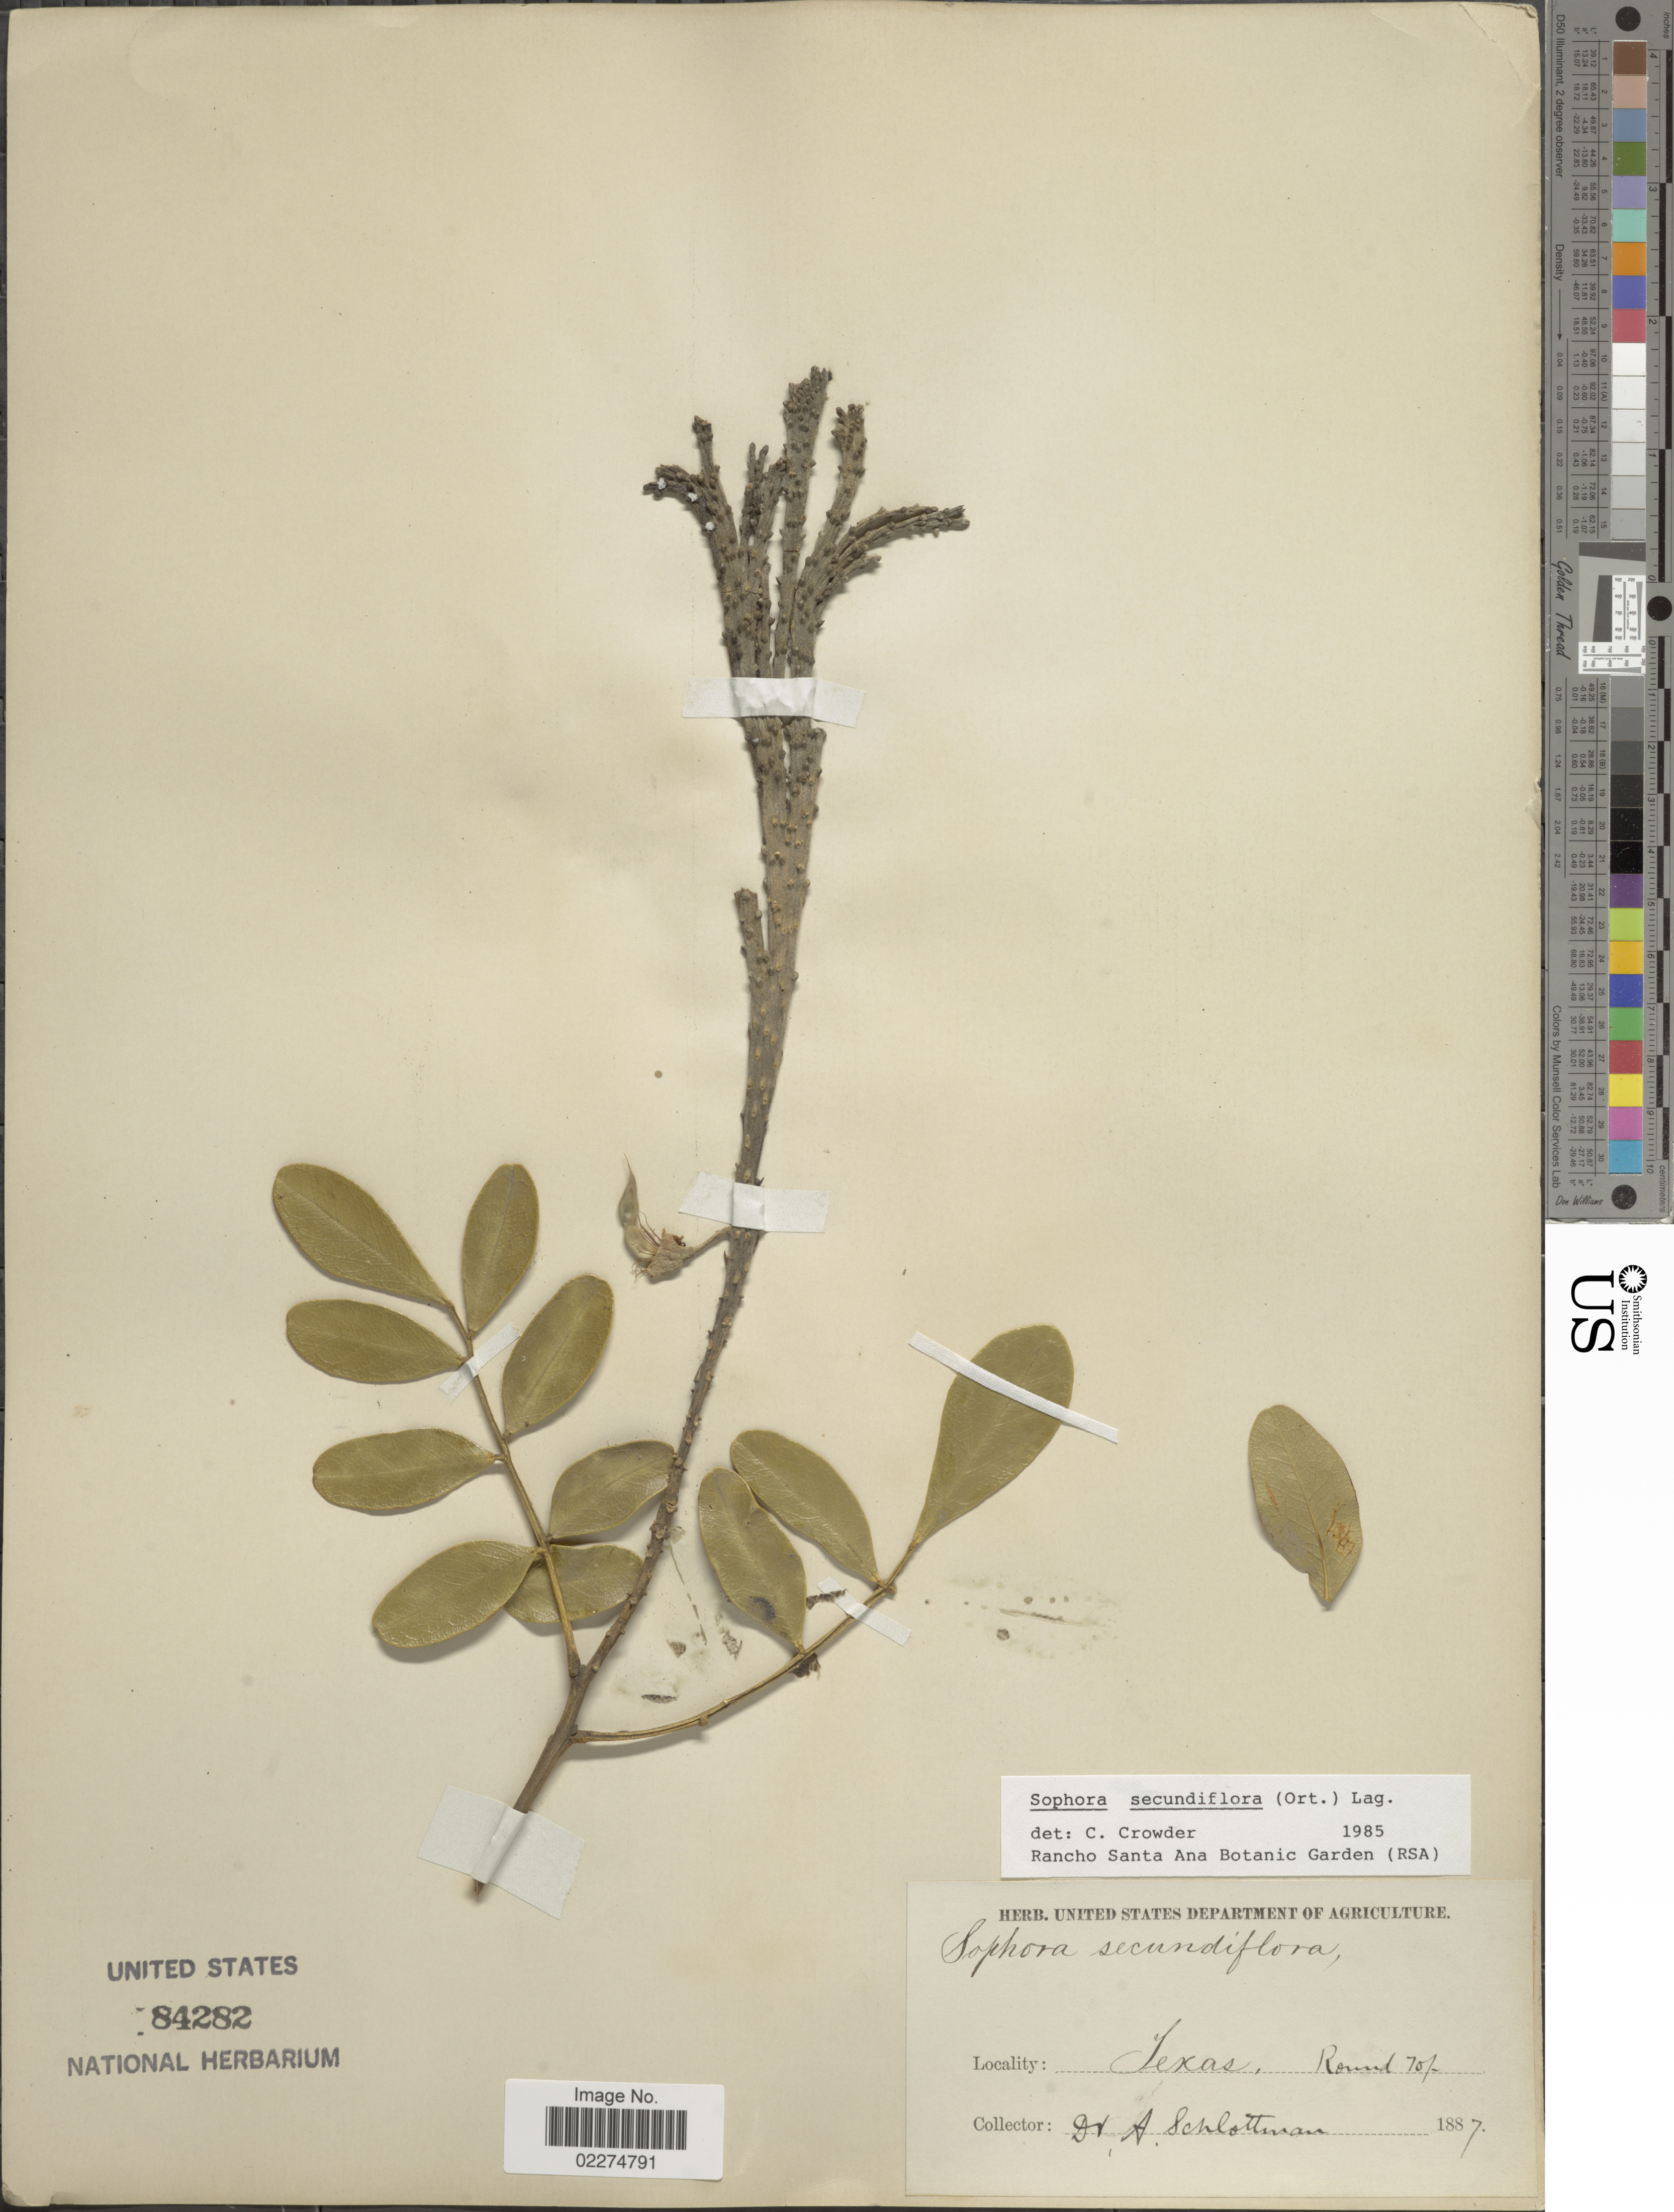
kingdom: Plantae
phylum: Tracheophyta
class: Magnoliopsida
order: Fabales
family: Fabaceae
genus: Dermatophyllum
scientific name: Dermatophyllum secundiflorum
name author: (Ortega) Gandhi & Reveal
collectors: A. Schlottman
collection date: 1887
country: United States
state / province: Texas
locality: Round Top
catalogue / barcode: US 84282